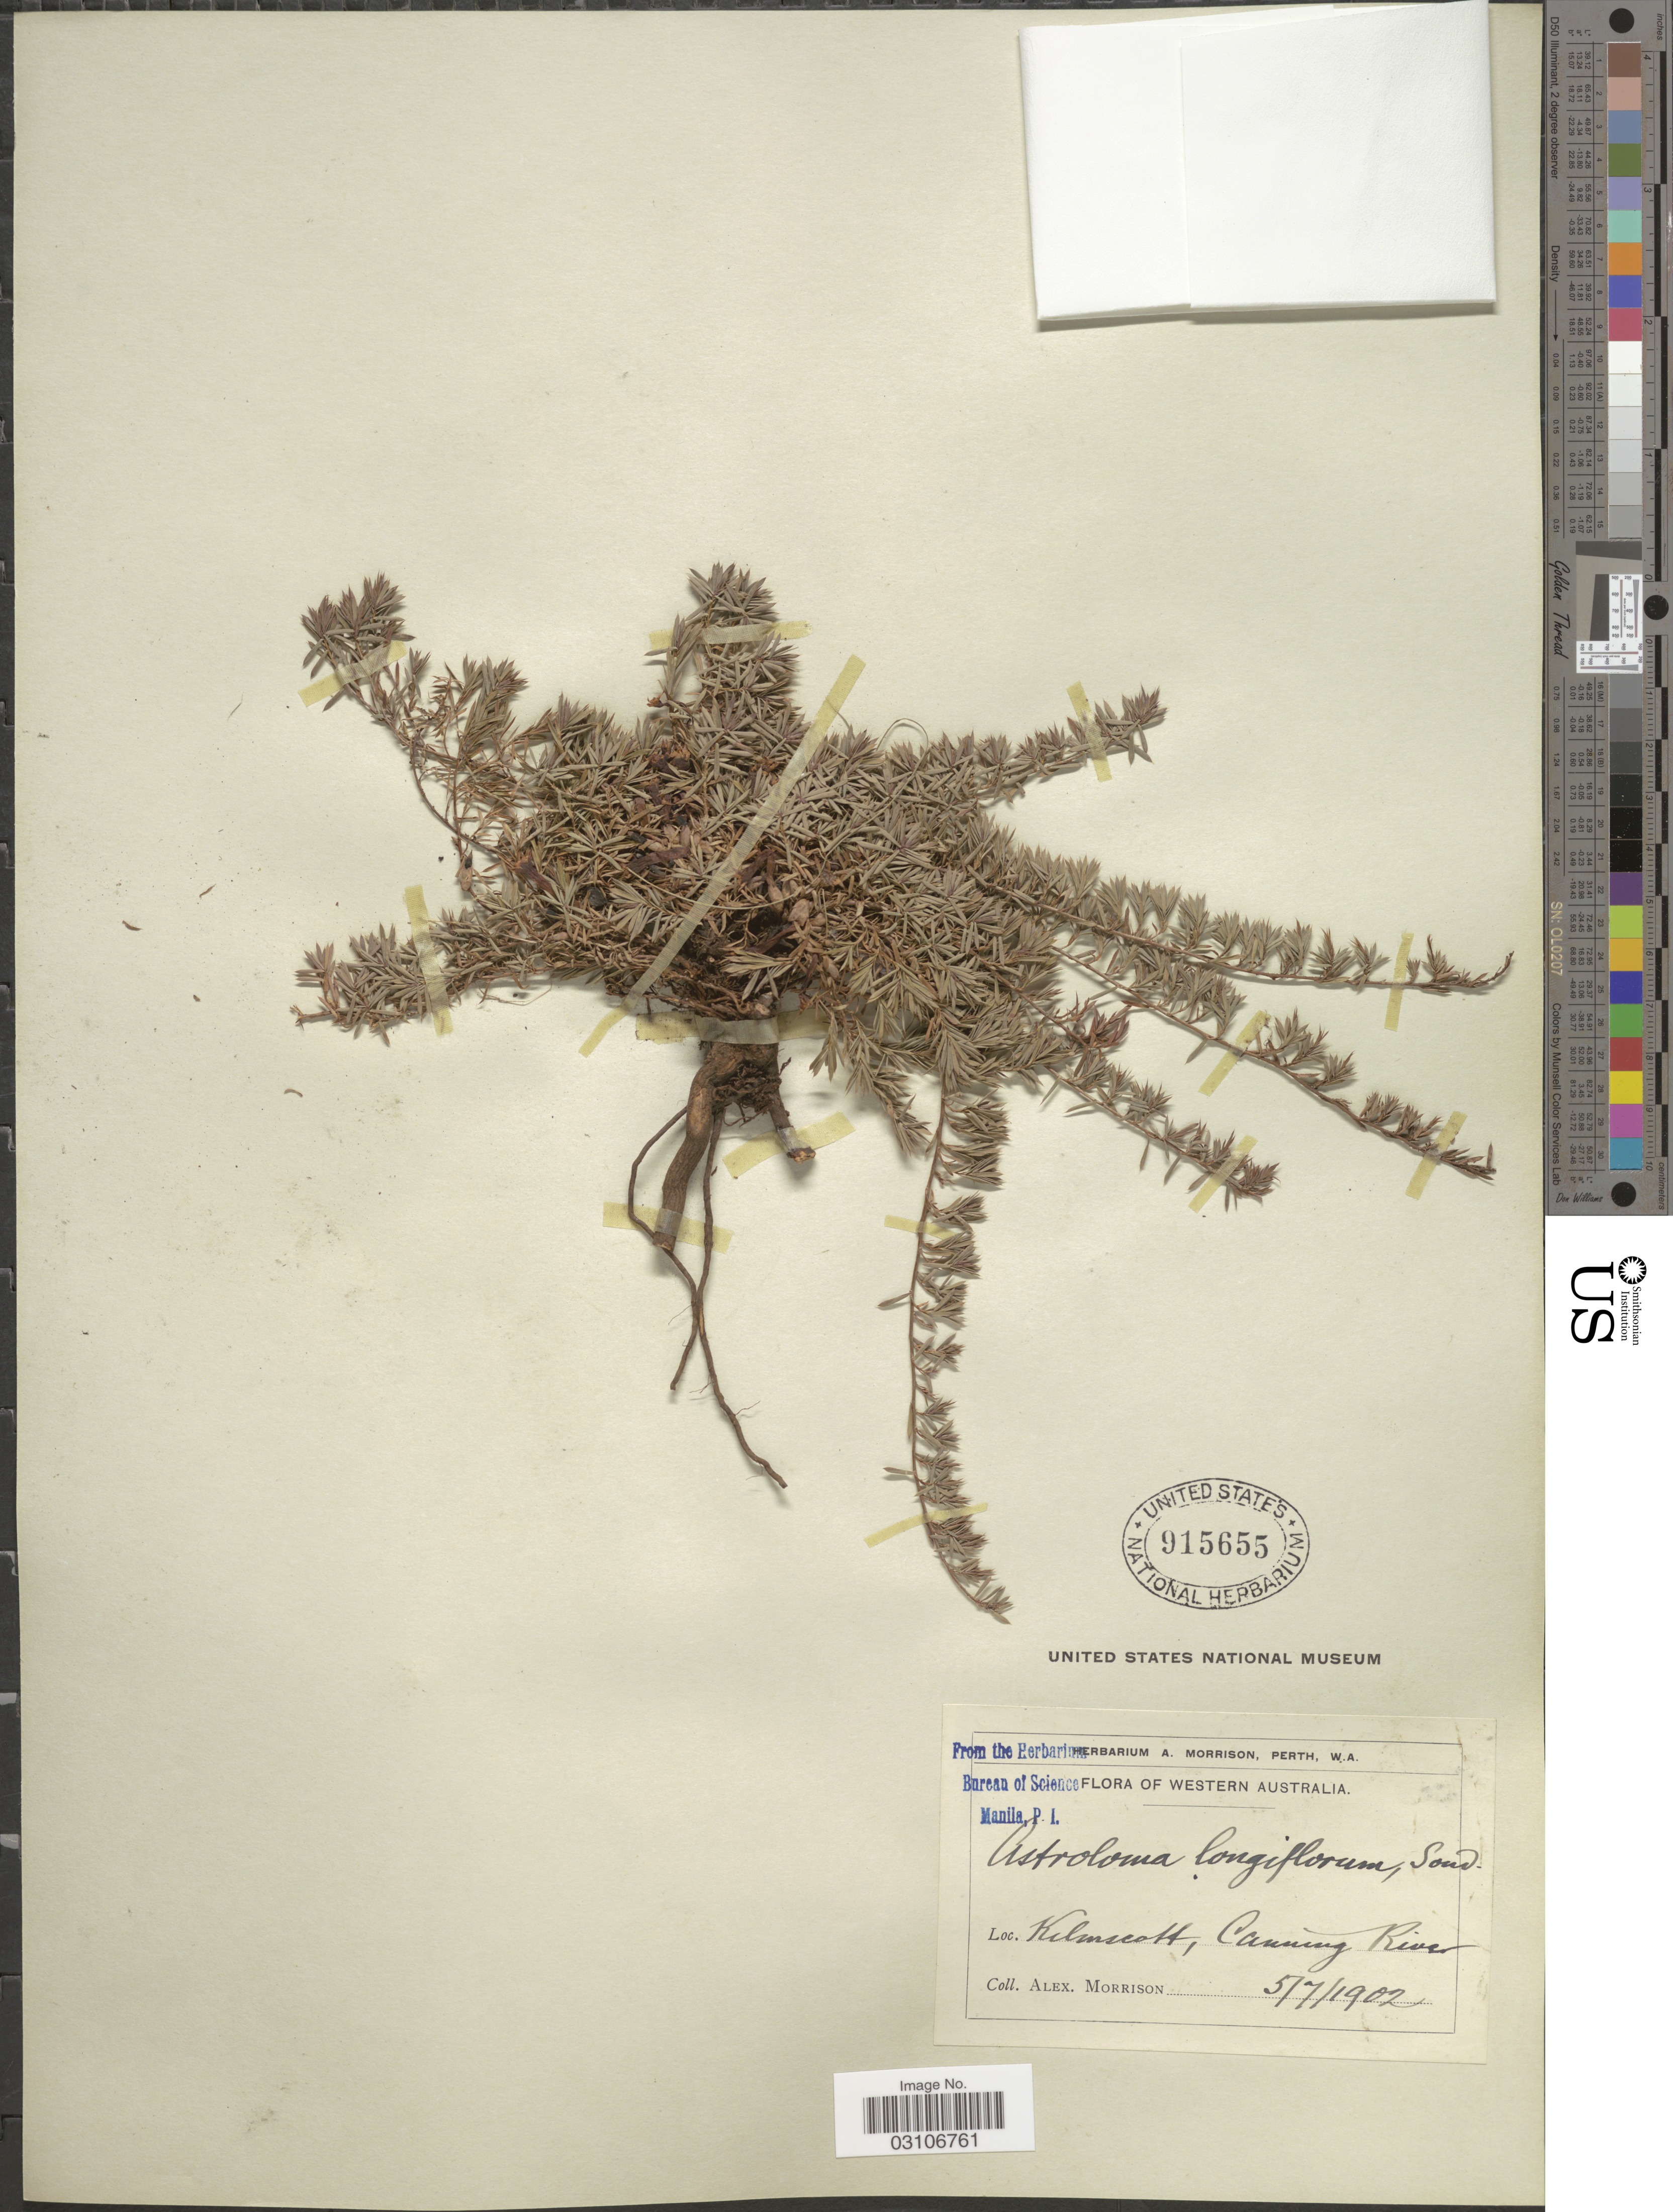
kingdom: Plantae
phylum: Tracheophyta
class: Magnoliopsida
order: Ericales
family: Ericaceae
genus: Astroloma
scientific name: Astroloma longiflorum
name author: Sond.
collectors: A. Morrison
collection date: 1902-07-05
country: Australia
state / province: Western Australia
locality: Kelmscott, Canning River.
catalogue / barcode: US 915655